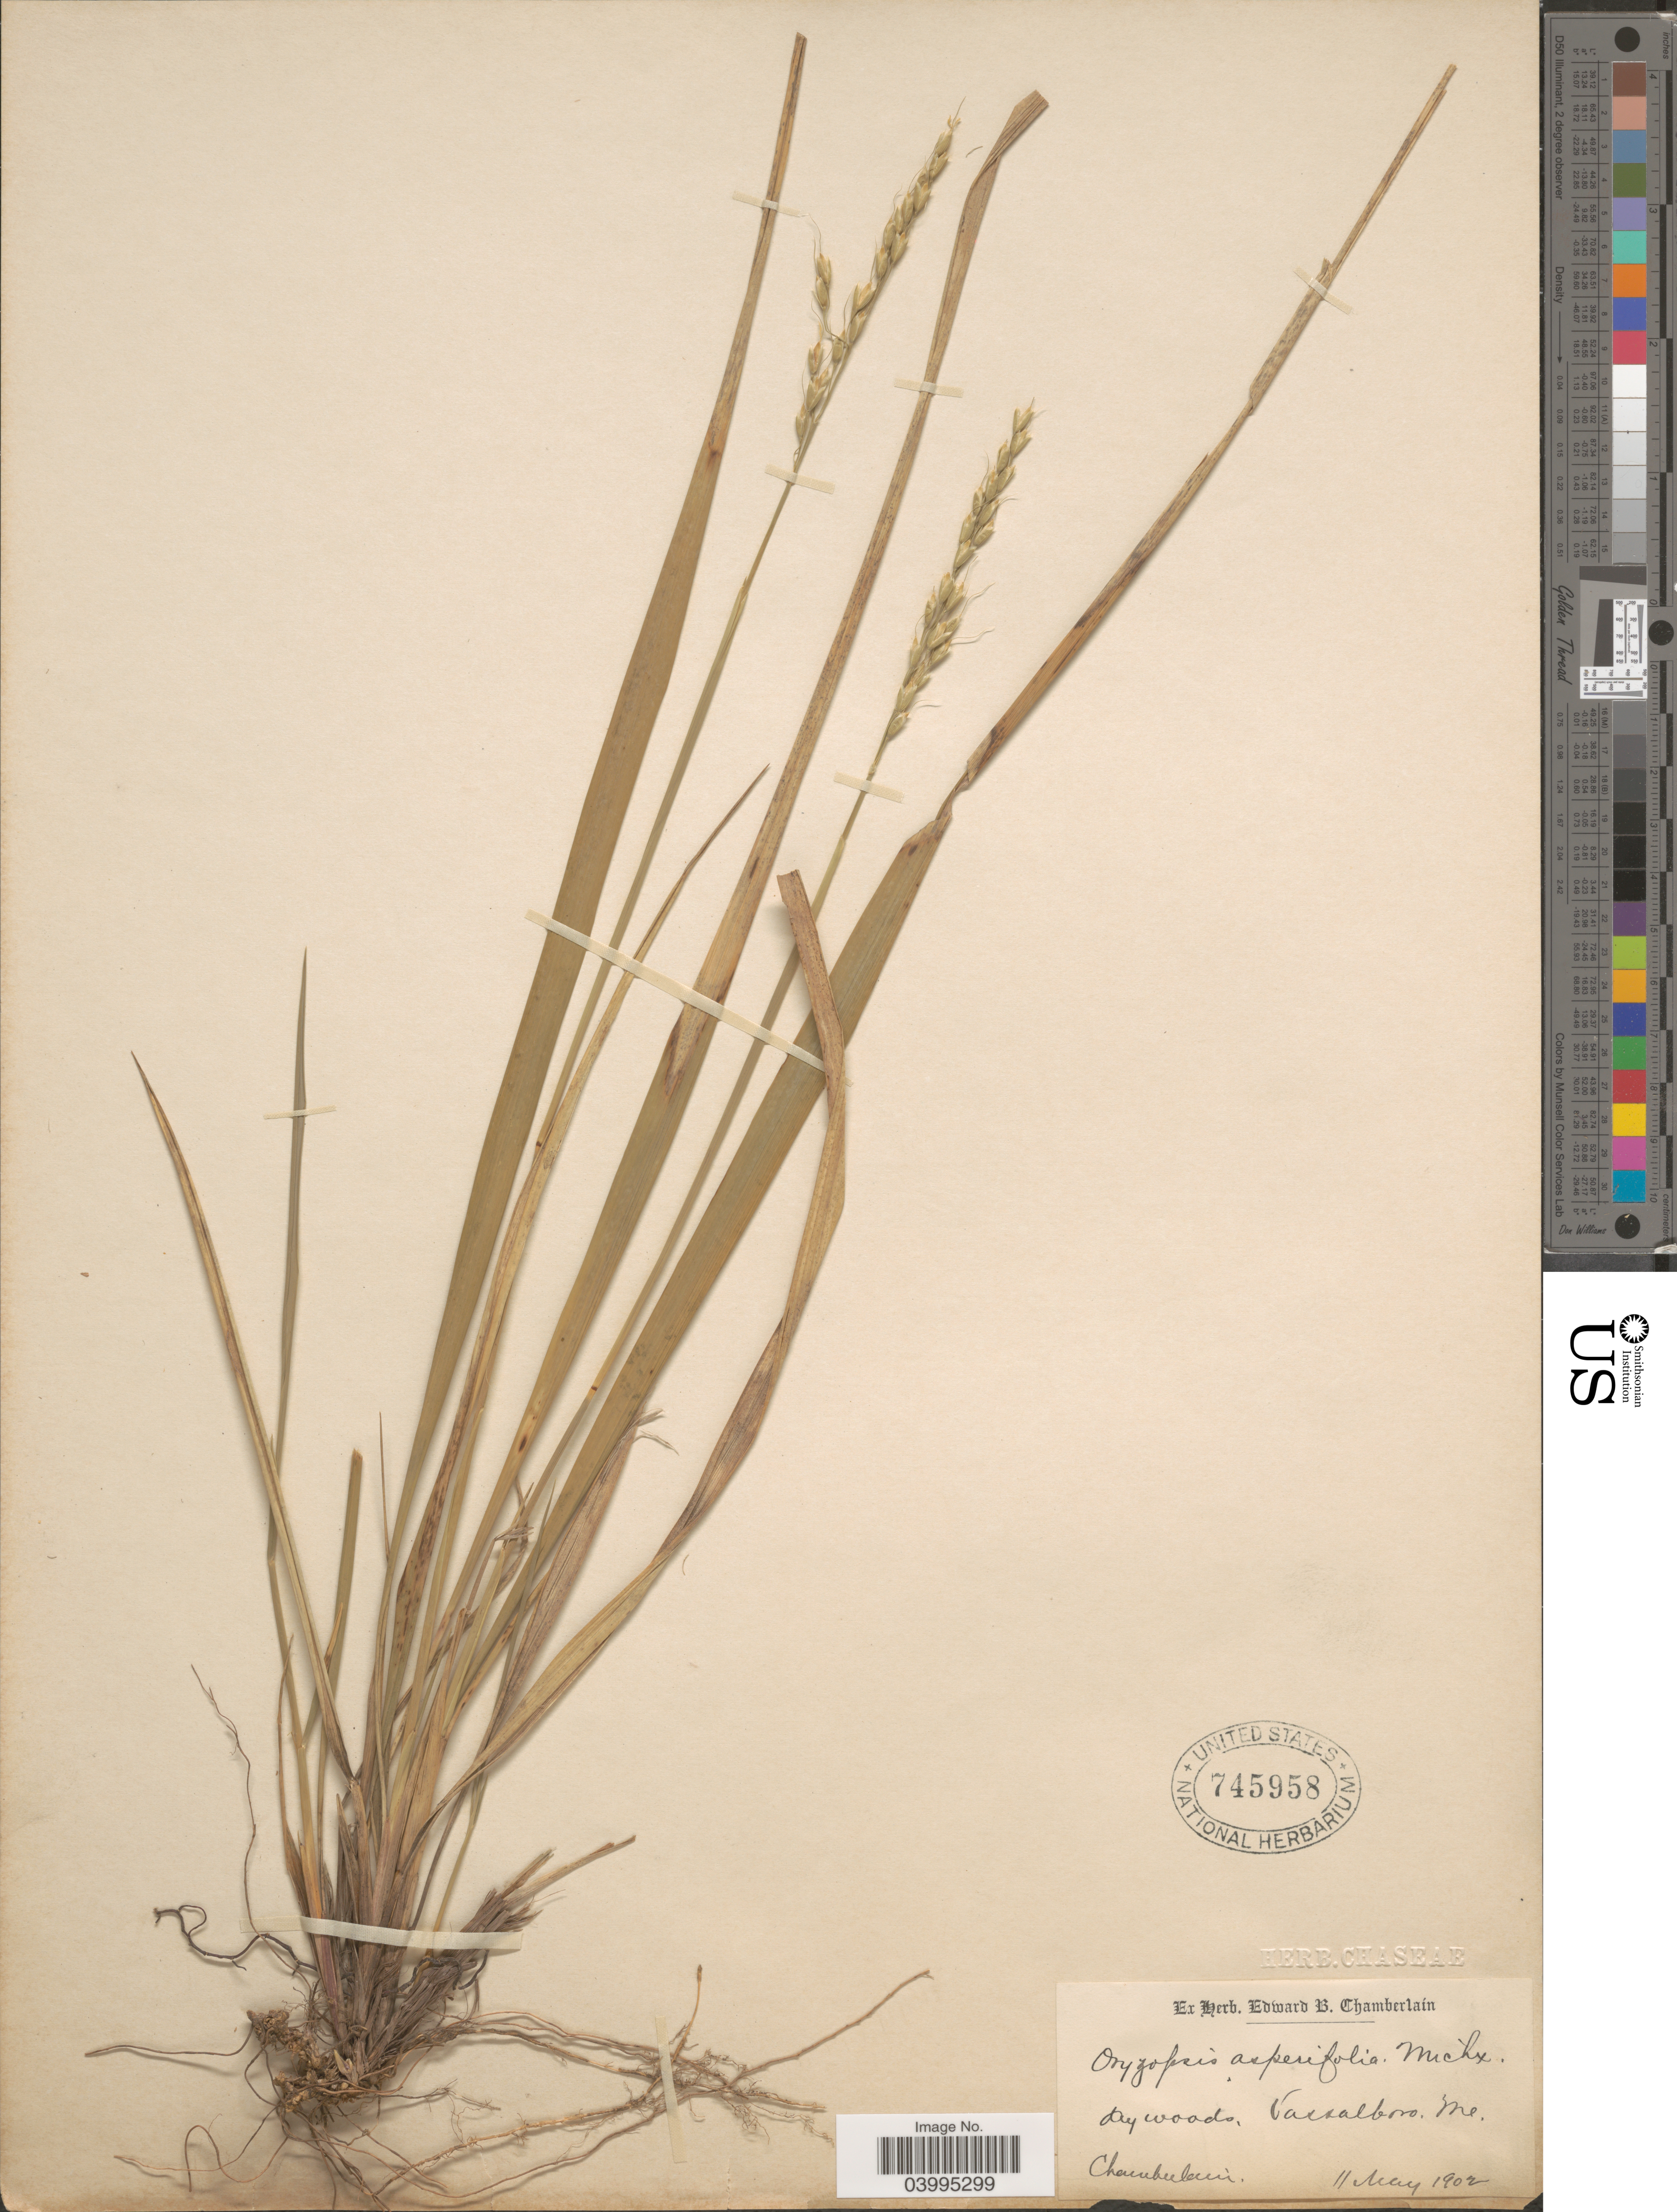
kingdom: Plantae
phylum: Tracheophyta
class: Liliopsida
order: Poales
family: Poaceae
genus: Oryzopsis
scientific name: Oryzopsis asperifolia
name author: Michx.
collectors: E. Chamberlain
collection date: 1902-05-11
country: United States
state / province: Maine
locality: Vassalboro.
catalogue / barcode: US 745958